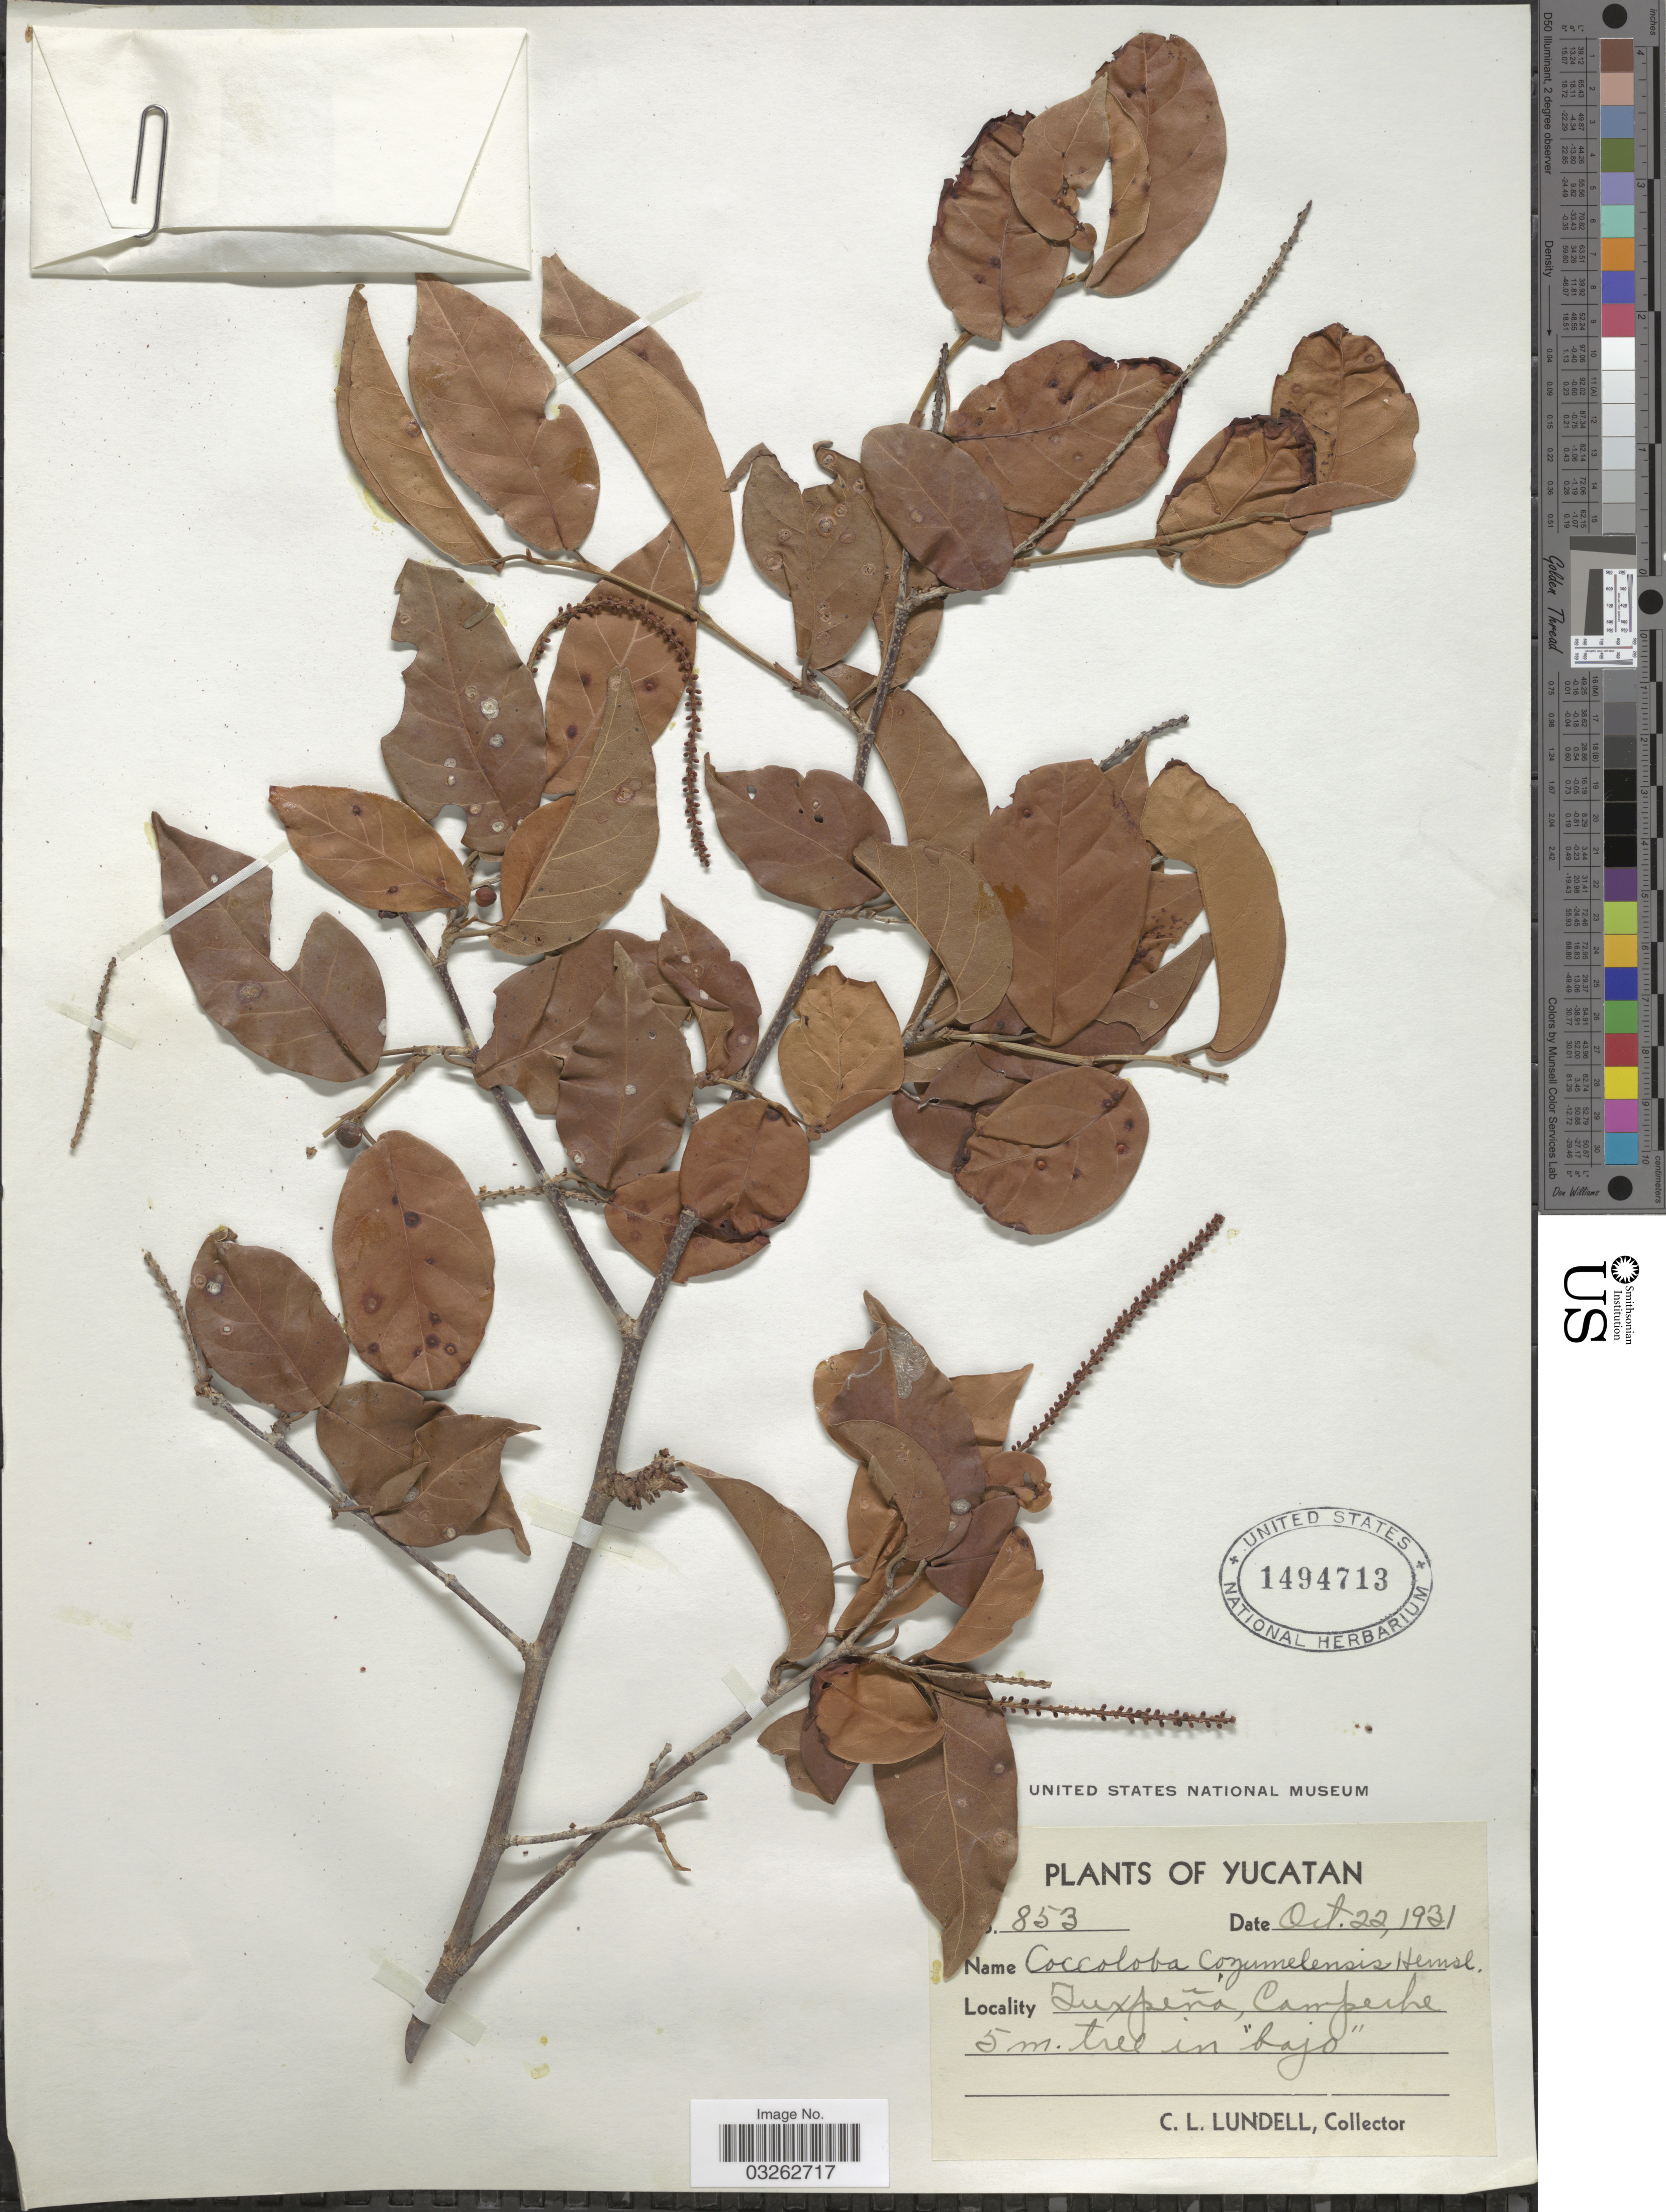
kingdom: Plantae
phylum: Tracheophyta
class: Magnoliopsida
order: Caryophyllales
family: Polygonaceae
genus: Coccoloba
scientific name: Coccoloba cozumelensis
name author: Hemsl.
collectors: C. L. Lundell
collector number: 853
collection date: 1931-10-22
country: Mexico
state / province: Yucatán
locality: Tuxpeña, Campeche.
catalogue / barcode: US 1494713